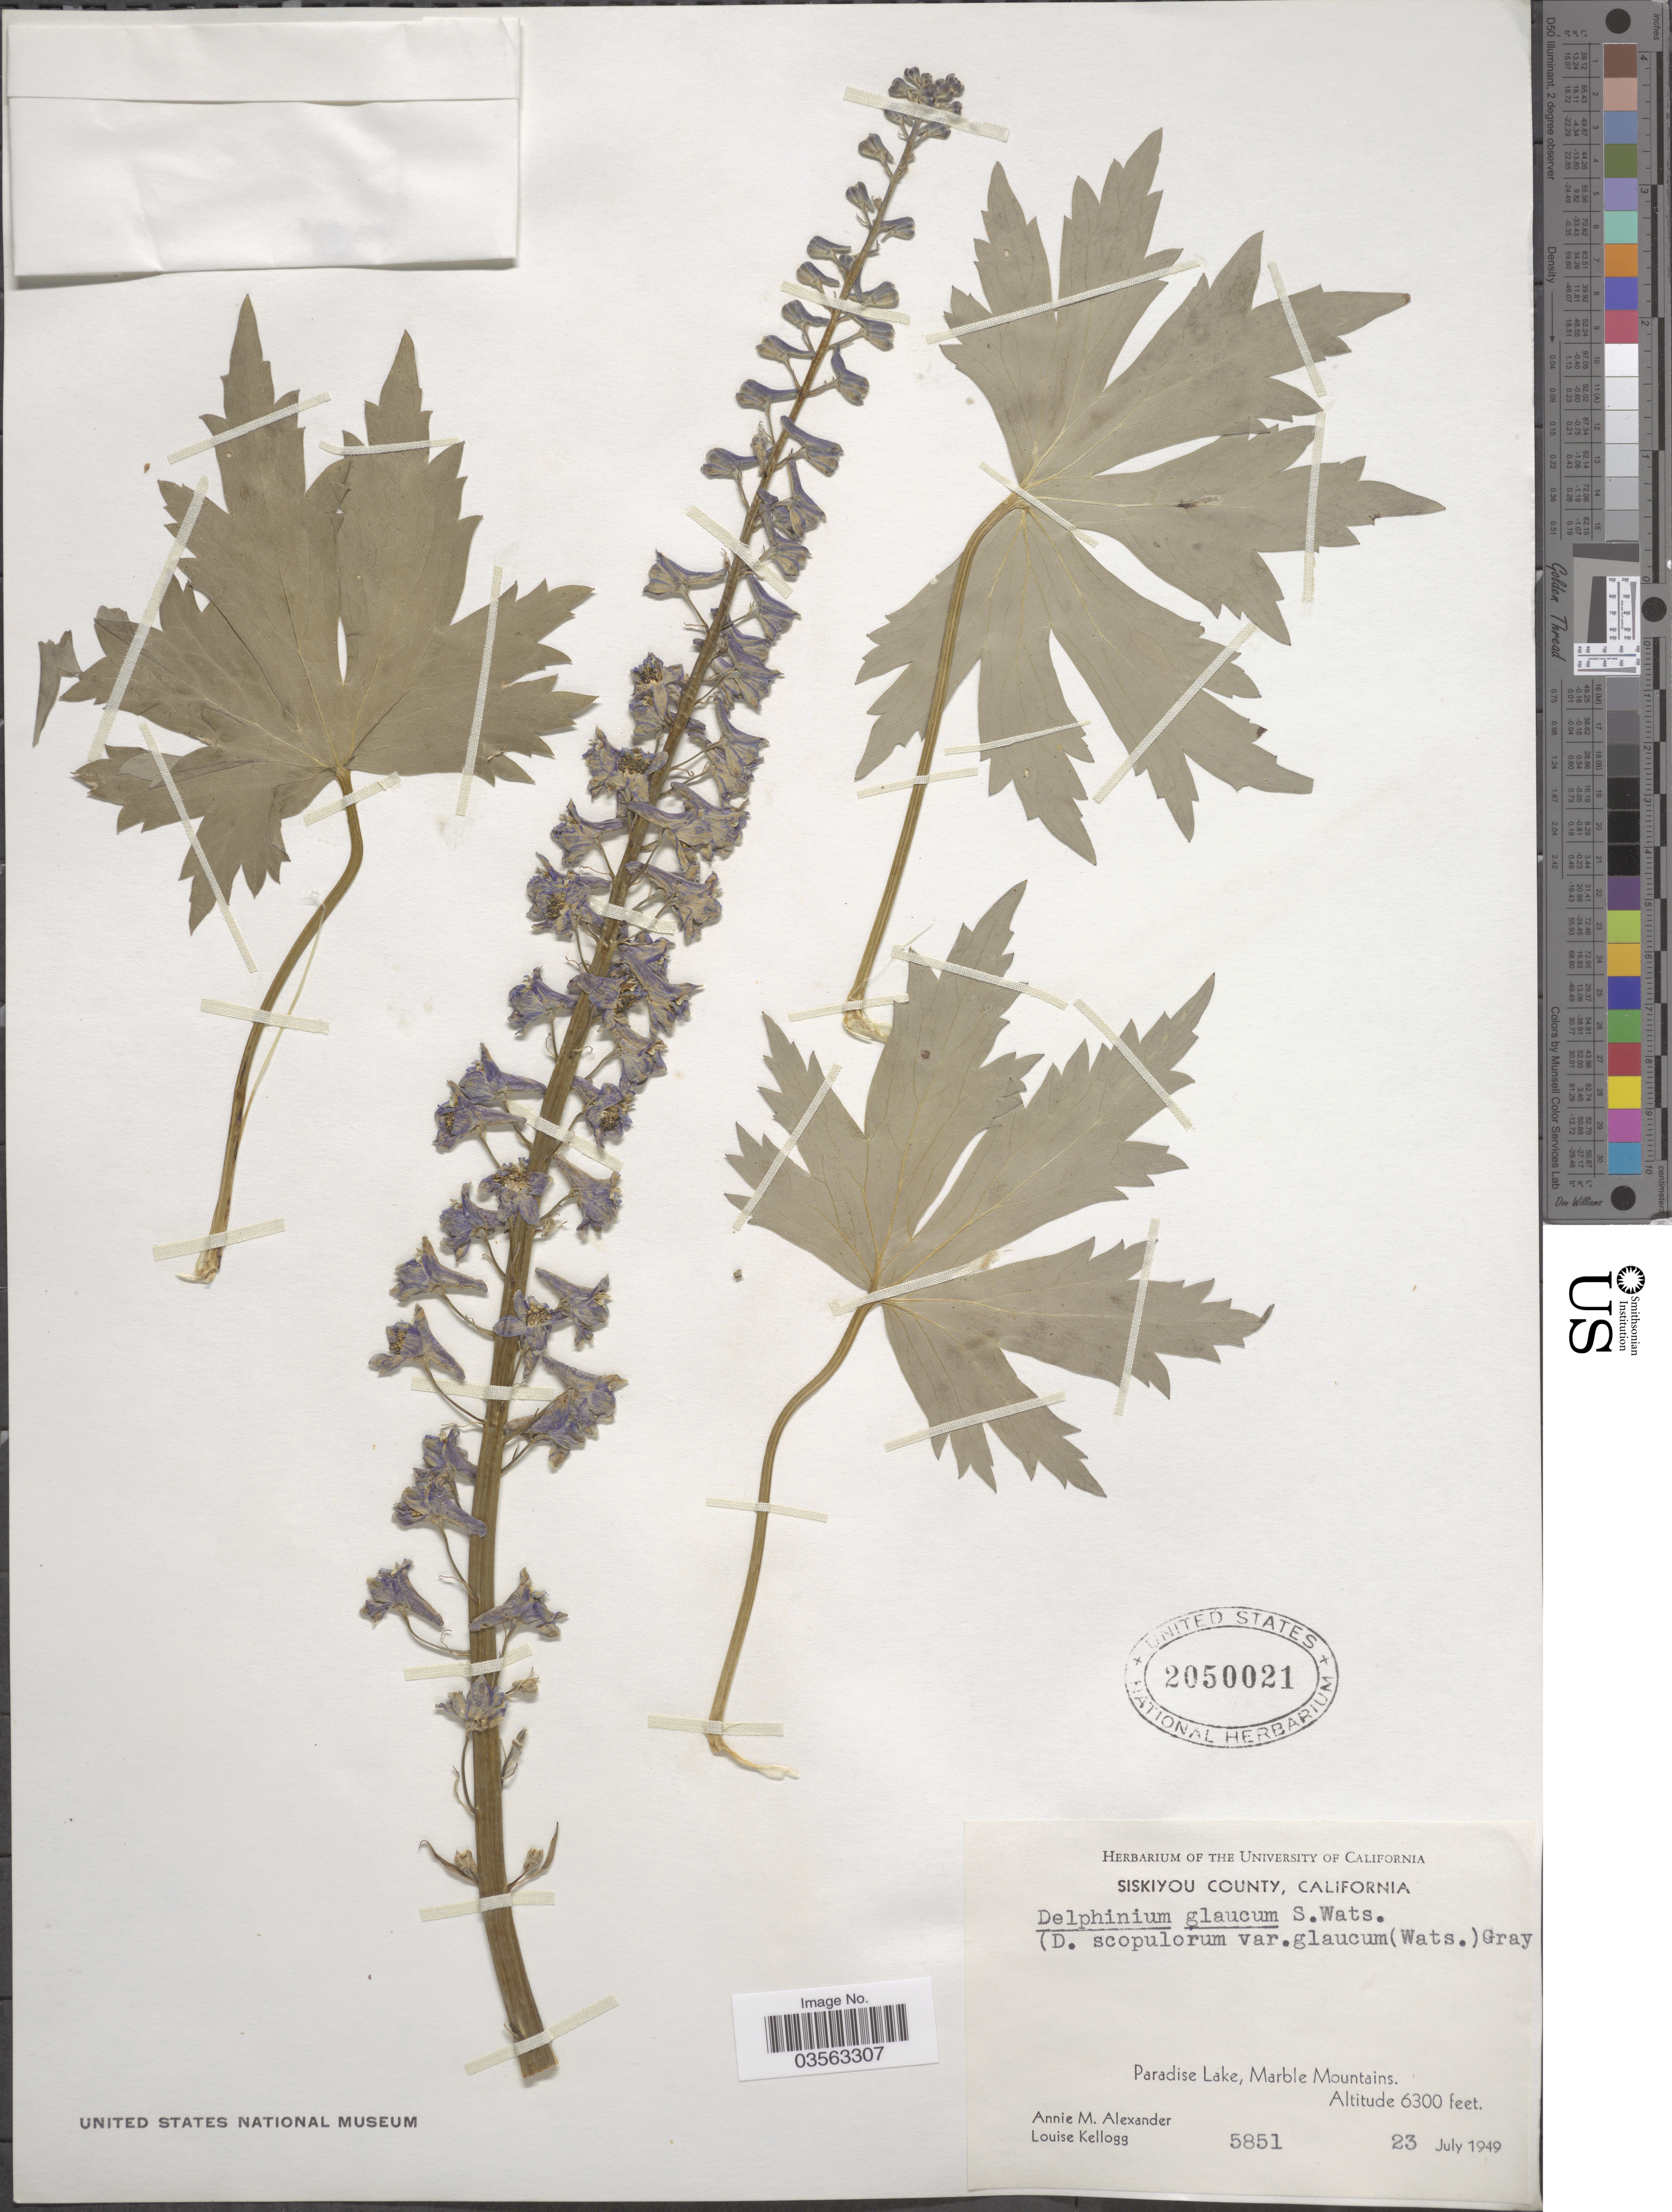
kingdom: Plantae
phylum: Tracheophyta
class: Magnoliopsida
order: Ranunculales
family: Ranunculaceae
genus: Delphinium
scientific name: Delphinium glaucum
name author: S. Watson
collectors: A. M. Alexander & L. Kellogg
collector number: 5851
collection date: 1949-07-23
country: United States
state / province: California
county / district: Siskiyou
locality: Siskiyou County. Paradise Lake, Marble Mountains.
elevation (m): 1920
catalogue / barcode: US 2050021